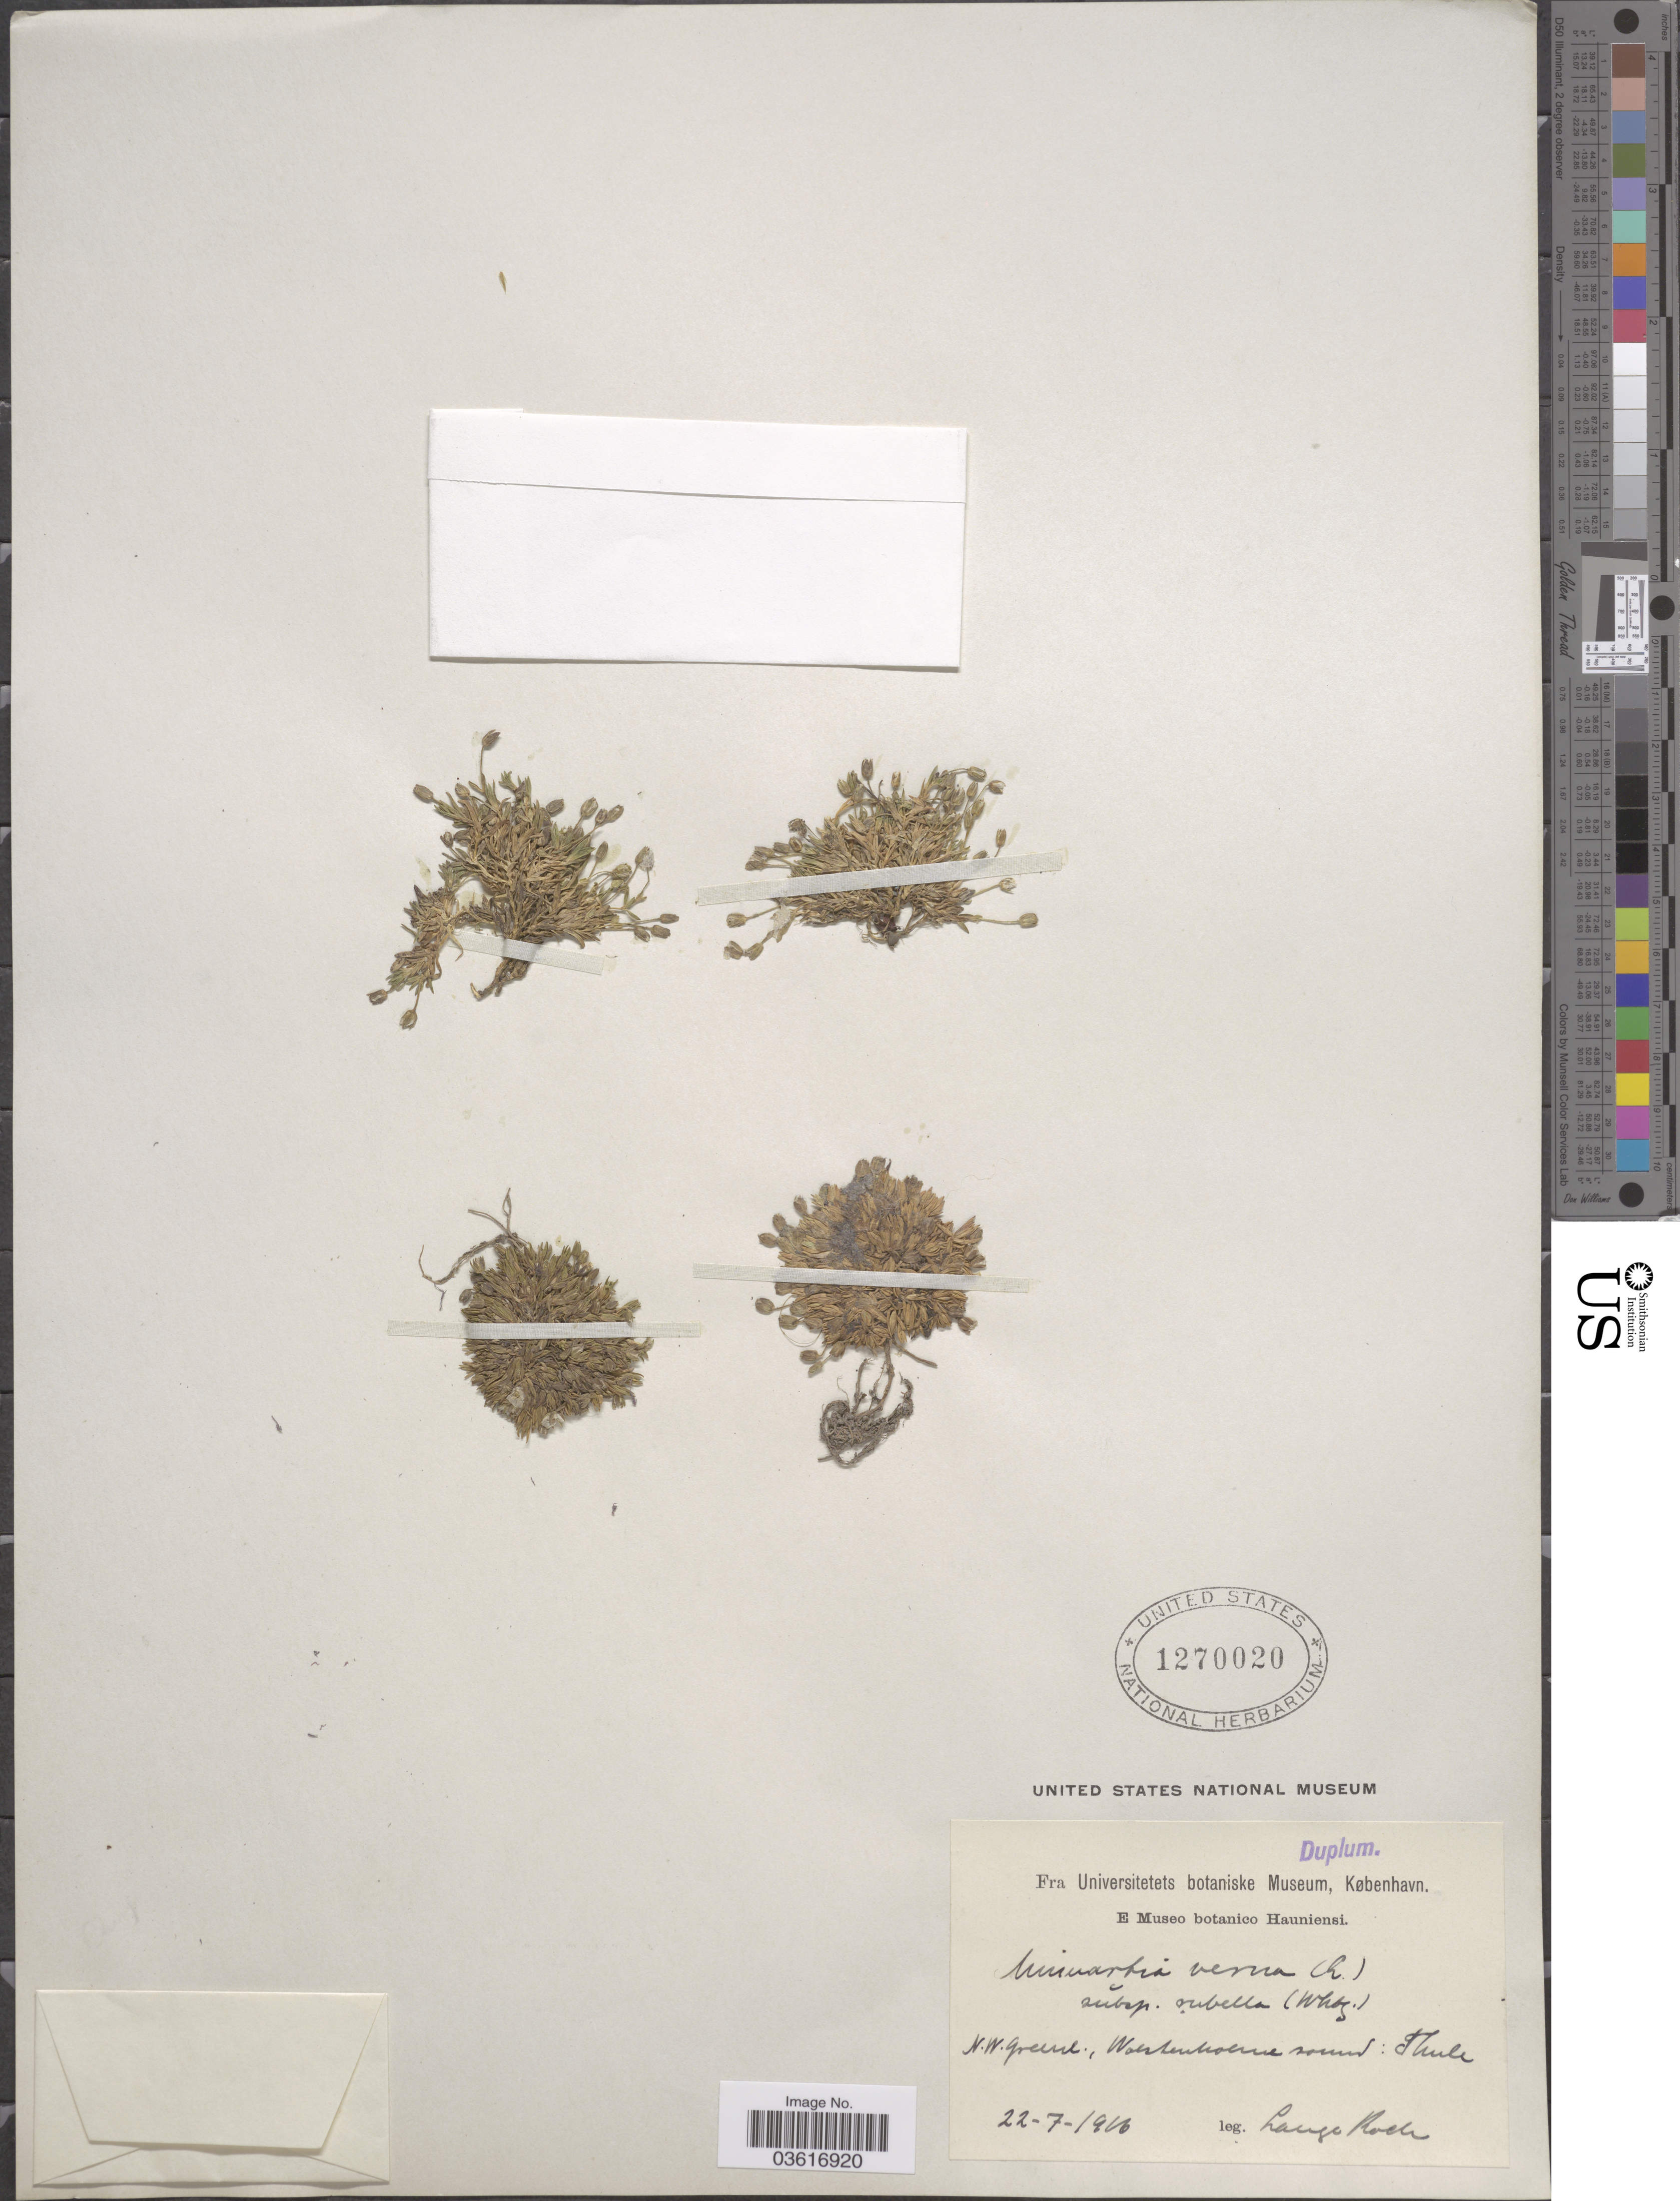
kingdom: Plantae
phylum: Tracheophyta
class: Magnoliopsida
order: Caryophyllales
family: Caryophyllaceae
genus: Minuartia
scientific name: Minuartia verna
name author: (L.) Hiern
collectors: L. Koch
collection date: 1926-07-22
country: Greenland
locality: N.W. Greenl., Woestenmoerne sound: Thule.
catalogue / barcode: US 1270020